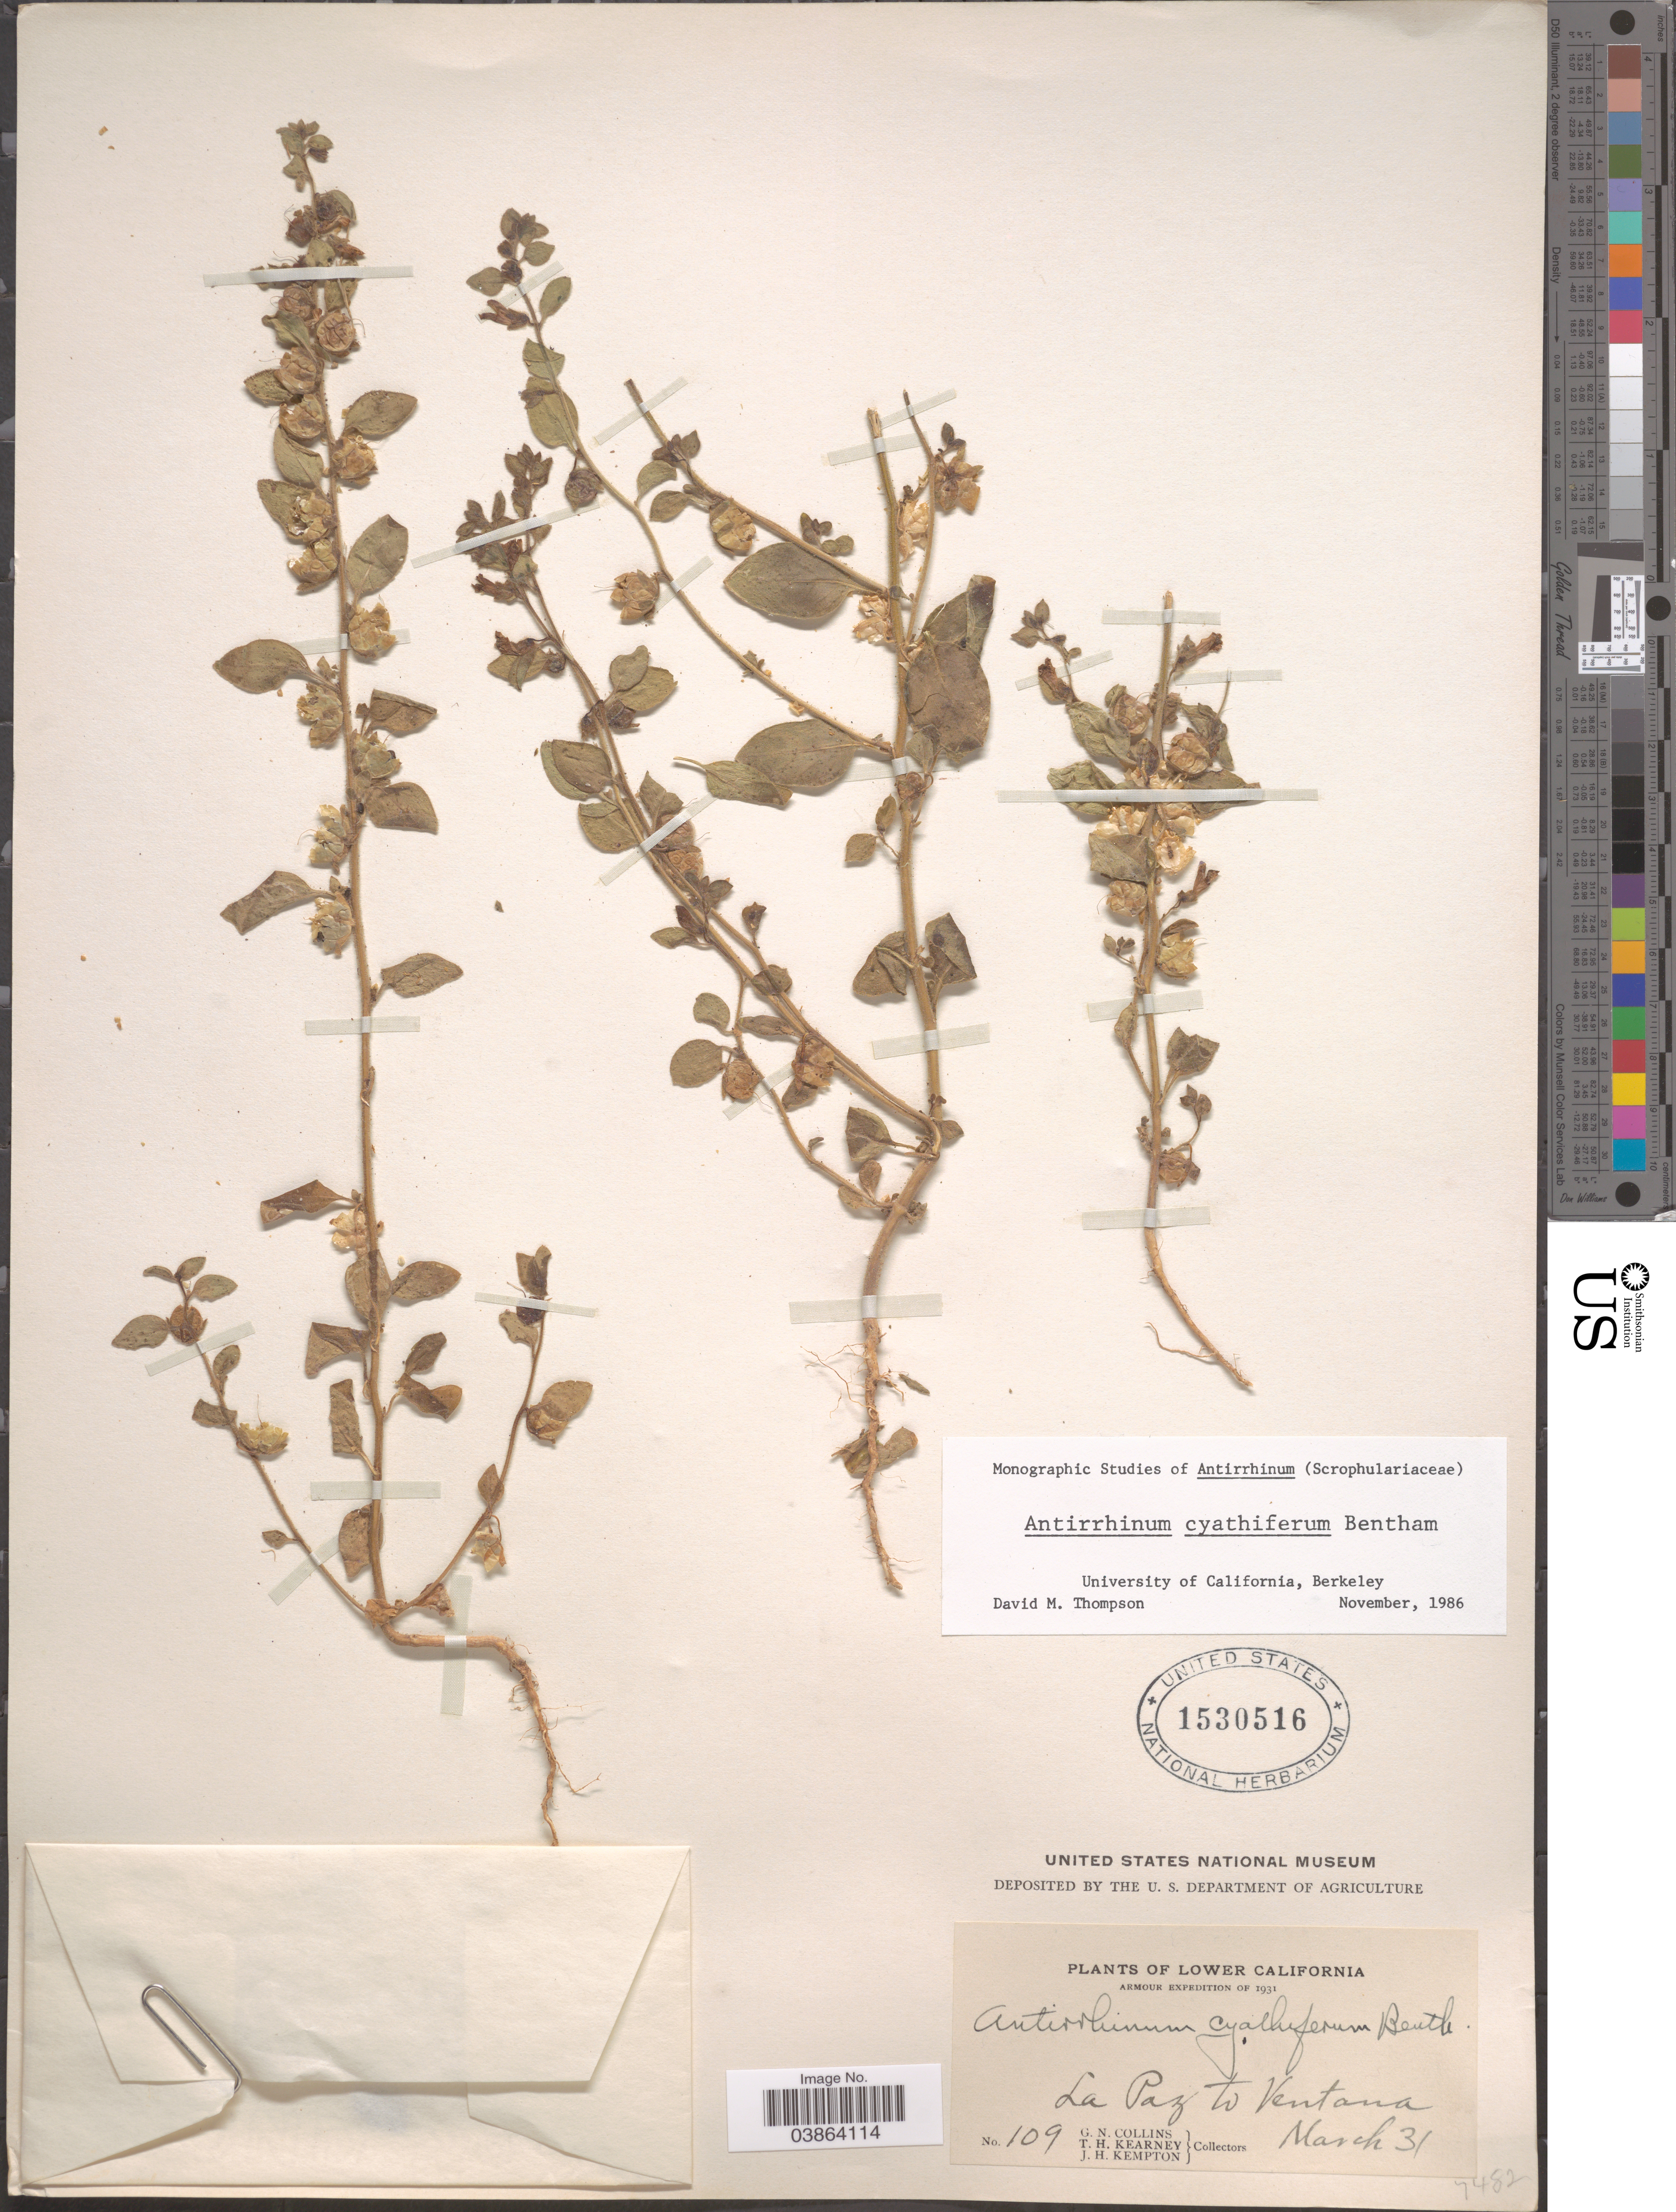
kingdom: Plantae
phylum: Tracheophyta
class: Magnoliopsida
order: Lamiales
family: Plantaginaceae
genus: Pseudorontium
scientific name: Pseudorontium cyathiferum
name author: (Benth.) Rothm.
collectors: G. Collins, T. H. Kearney & J. H. Kempton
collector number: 109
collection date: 1931-03-31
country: Mexico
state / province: Baja California Sur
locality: Lower California. La Paz to Ventana.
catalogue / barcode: US 1530516